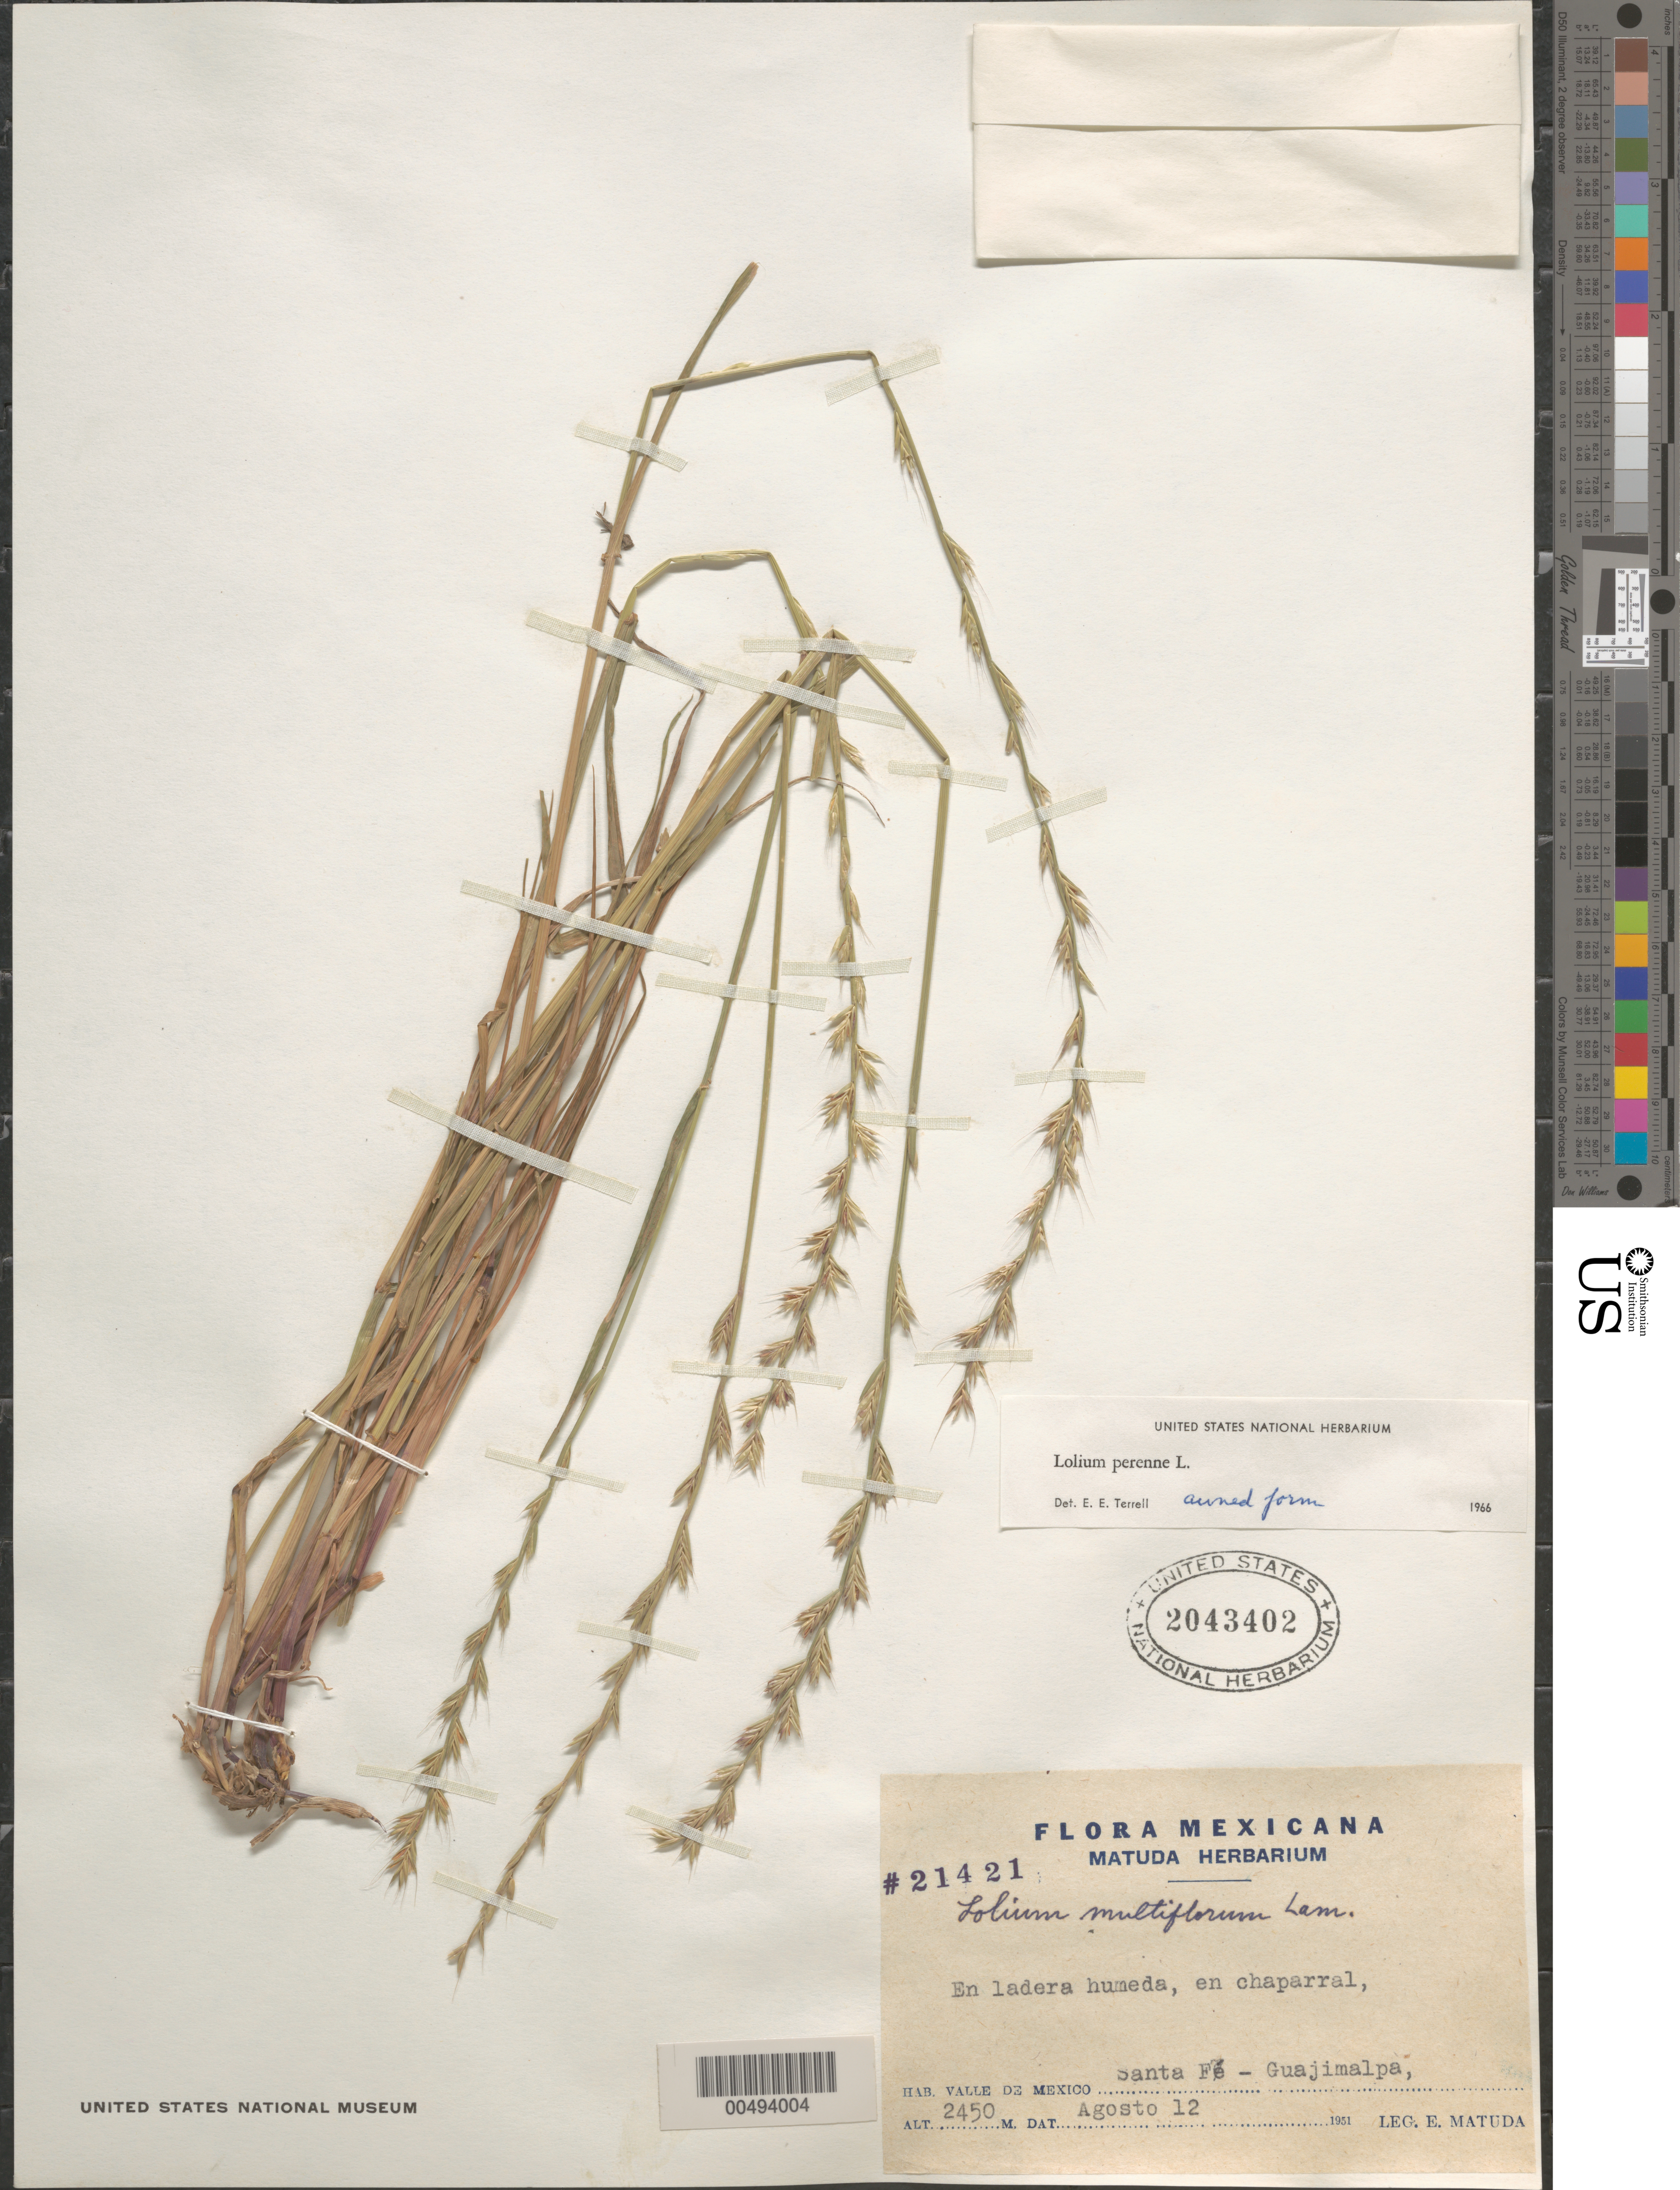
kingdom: Plantae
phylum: Tracheophyta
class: Liliopsida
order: Poales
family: Poaceae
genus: Lolium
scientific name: Lolium perenne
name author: L.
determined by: Terrell, E. E.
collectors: E. Matuda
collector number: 2450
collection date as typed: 12 Aug 1951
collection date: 1951-08-12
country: Mexico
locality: Valle de Mexico, Santa F‚ - Guajimalpa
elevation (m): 2450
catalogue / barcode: US 2043402